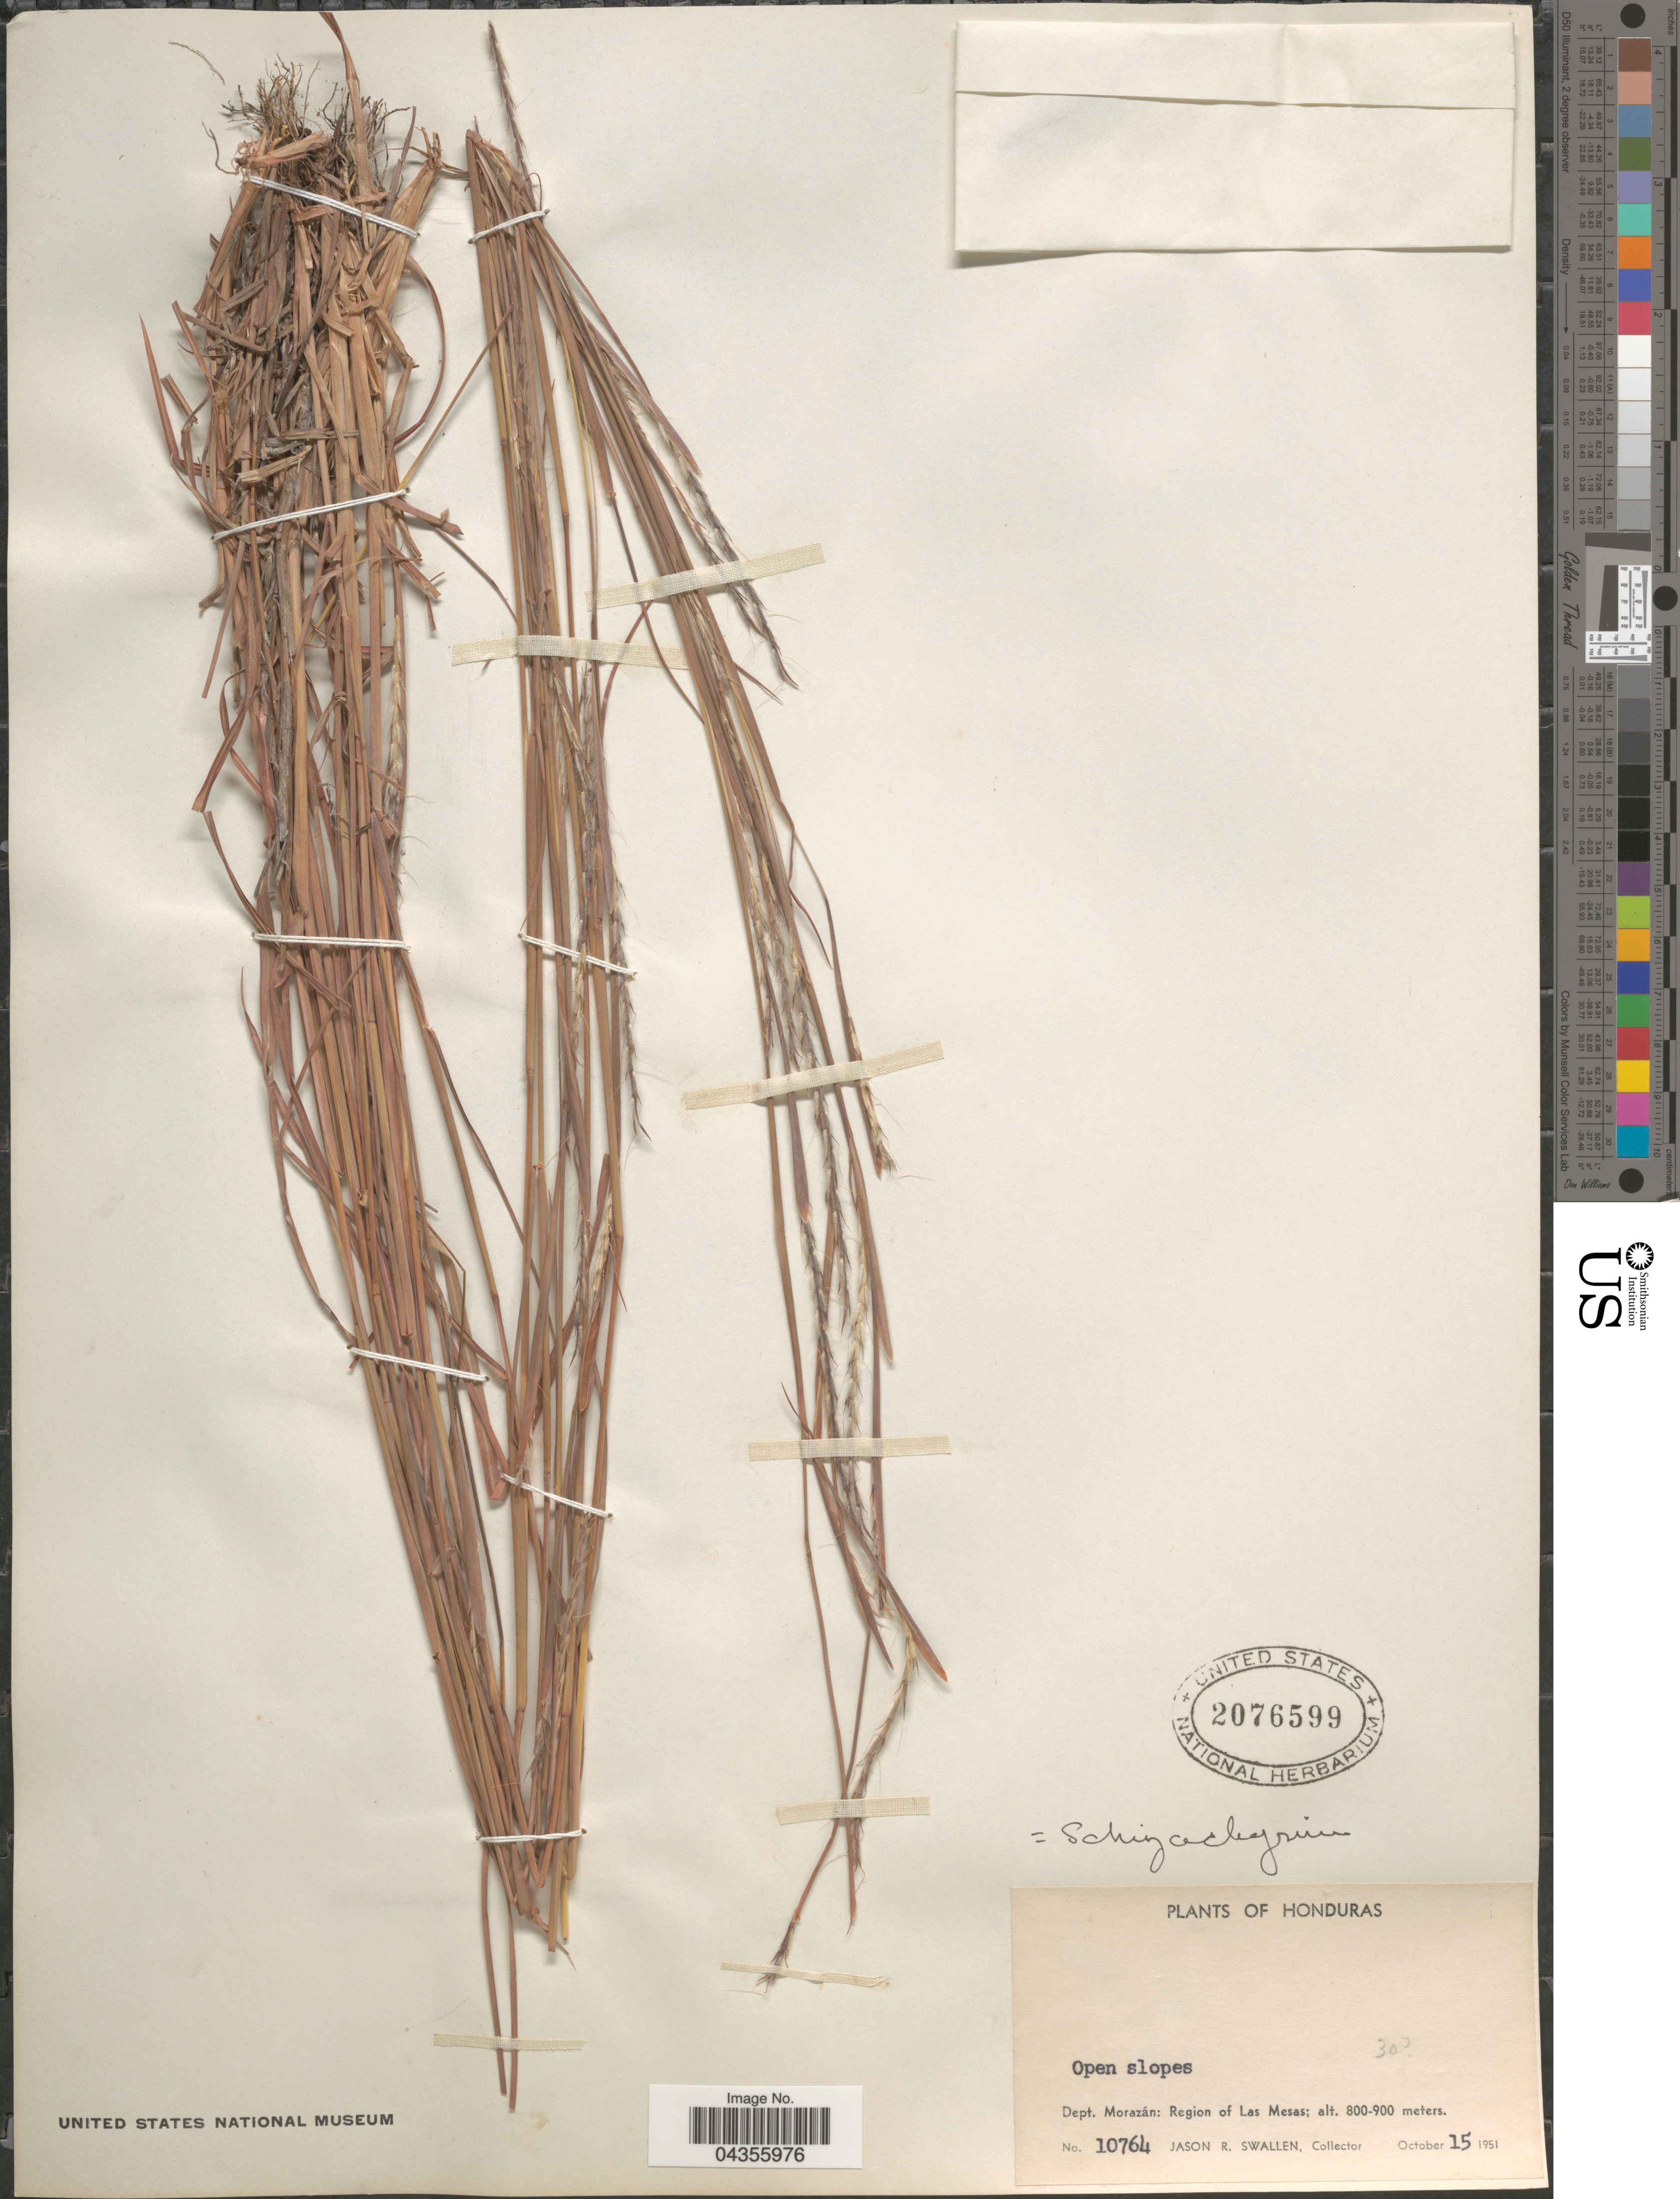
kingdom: Plantae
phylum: Tracheophyta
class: Liliopsida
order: Poales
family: Poaceae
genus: Schizachyrium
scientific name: Schizachyrium sp.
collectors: J. R. Swallen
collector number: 10764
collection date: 1951-10-15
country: Honduras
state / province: Fco. Morazán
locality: Dept. Morazán: Region of Las Mesas.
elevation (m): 800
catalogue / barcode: US 2076599